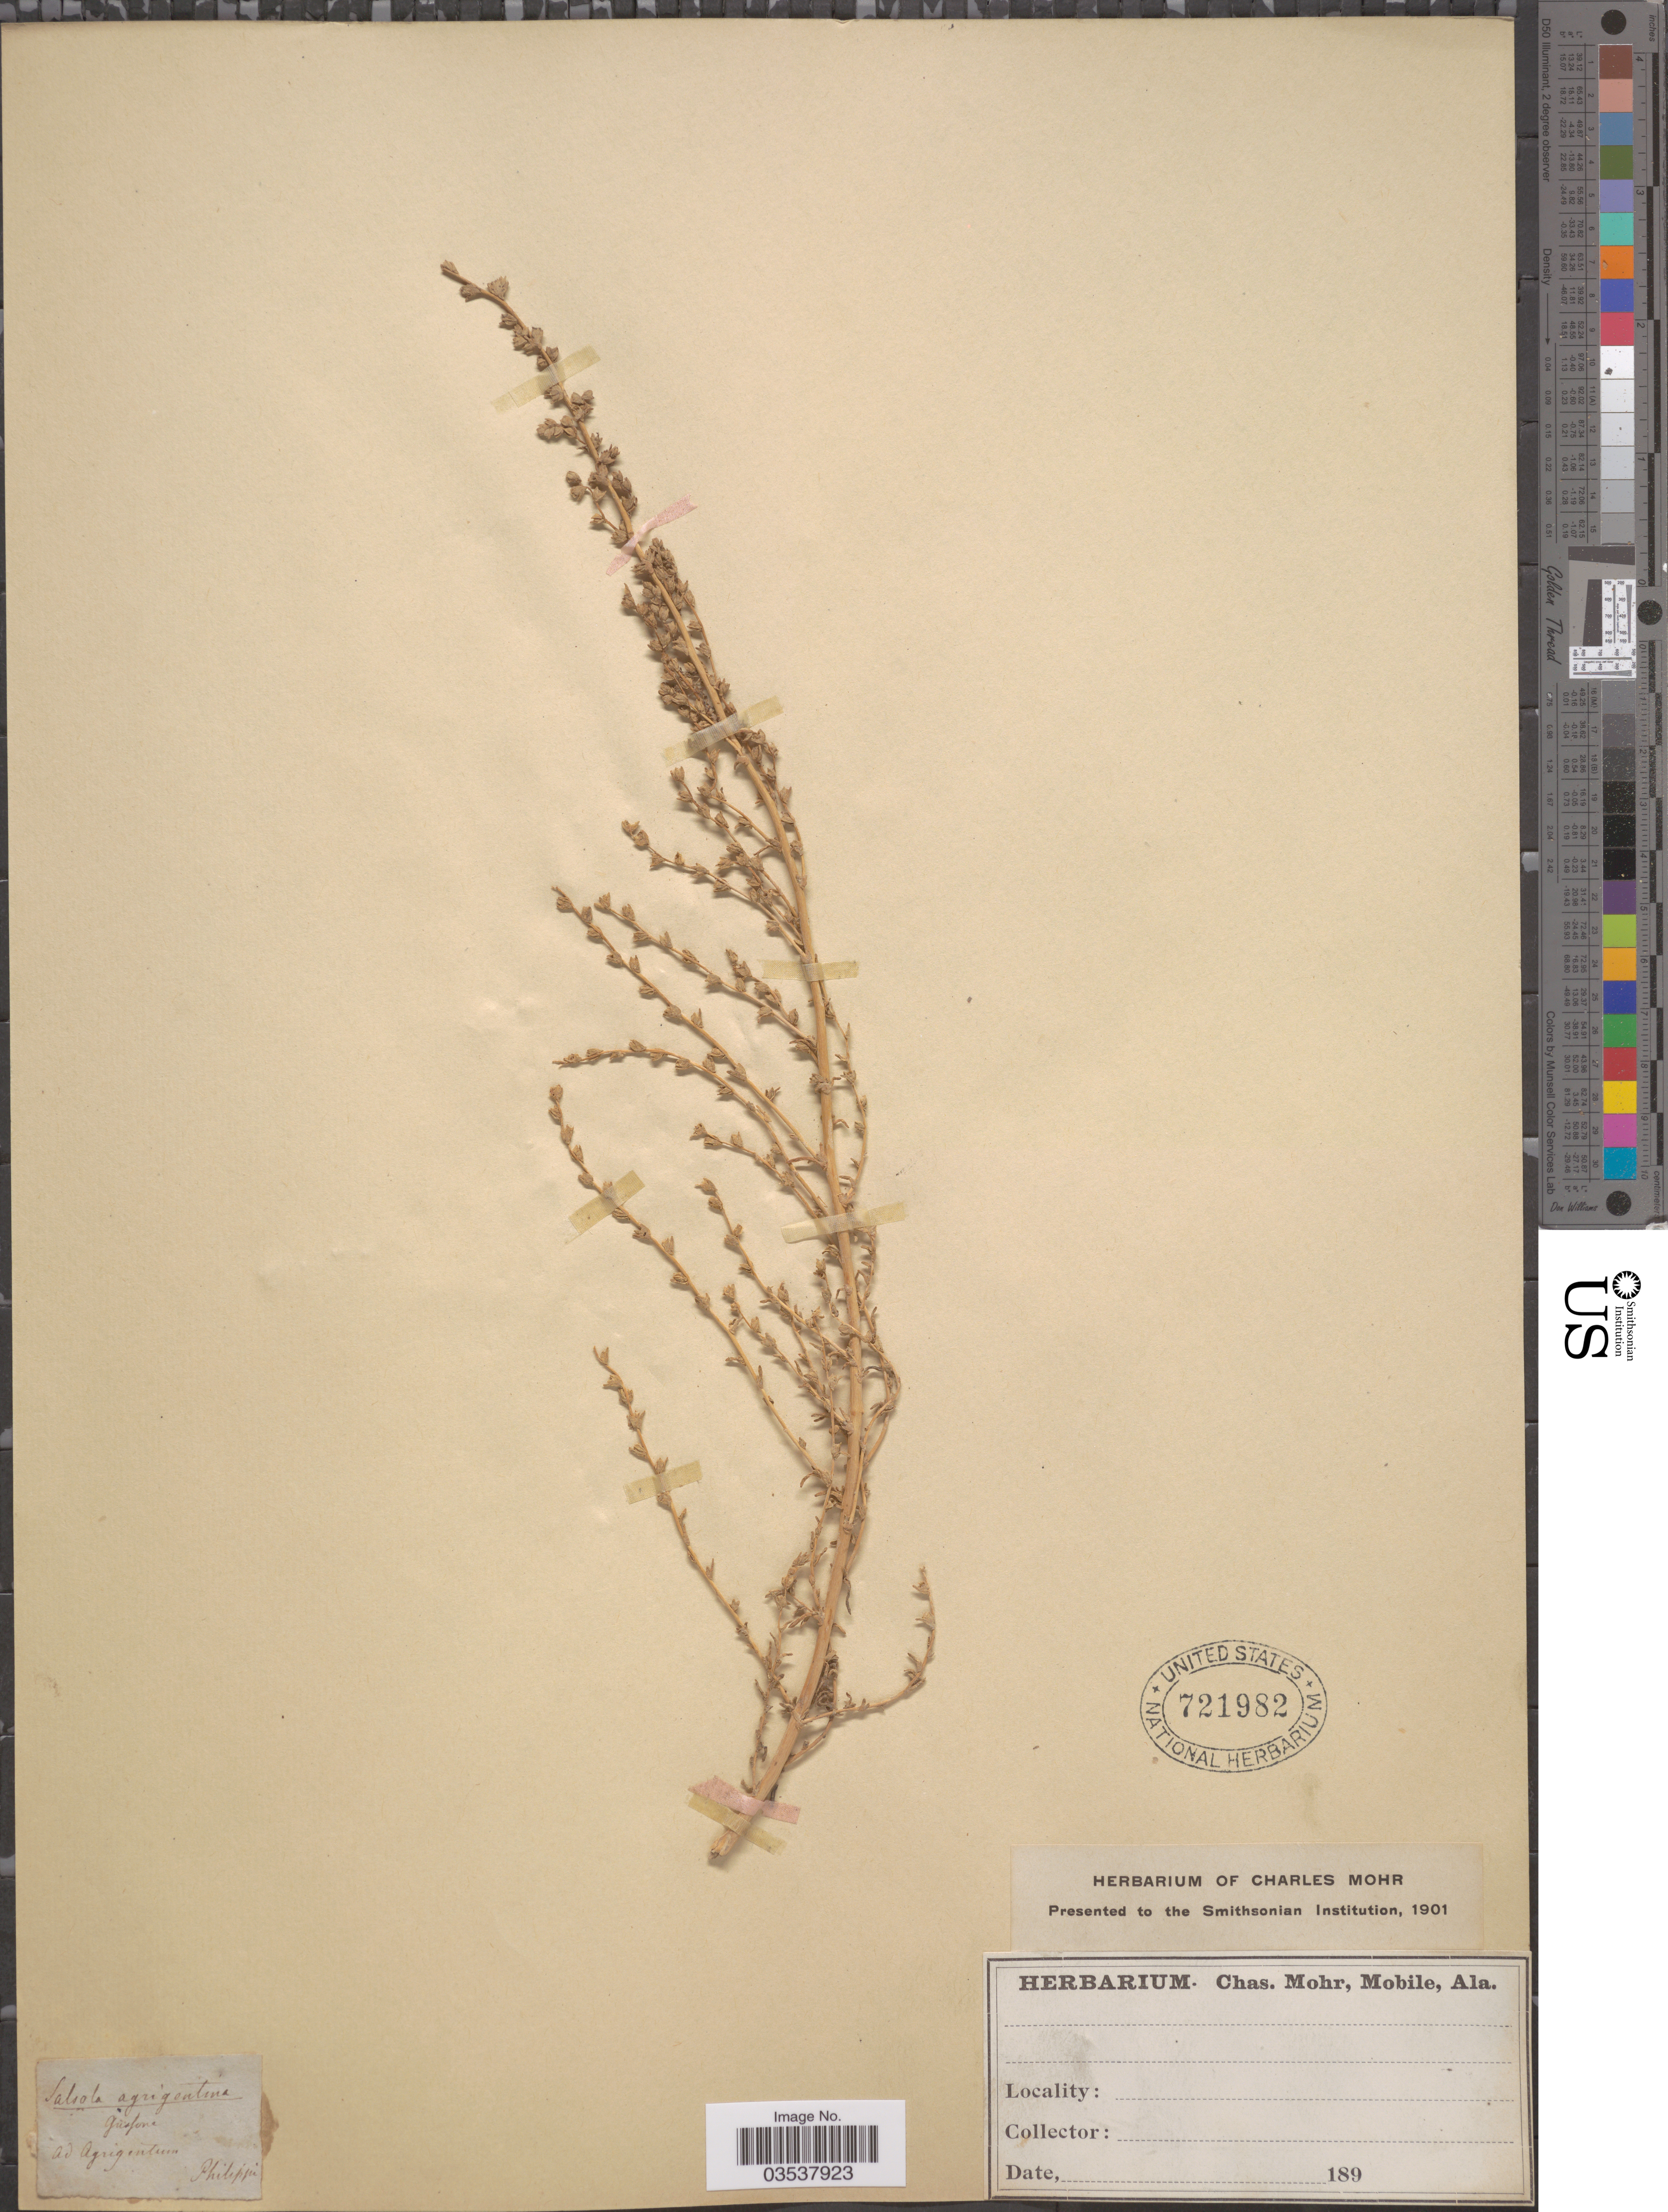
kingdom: Plantae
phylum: Tracheophyta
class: Magnoliopsida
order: Caryophyllales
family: Amaranthaceae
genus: Caroxylon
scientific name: Caroxylon agrigentinum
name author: C. Brullo et al.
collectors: -. Philippi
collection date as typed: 189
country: Italy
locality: Ad Agrigentum.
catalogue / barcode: US 721982